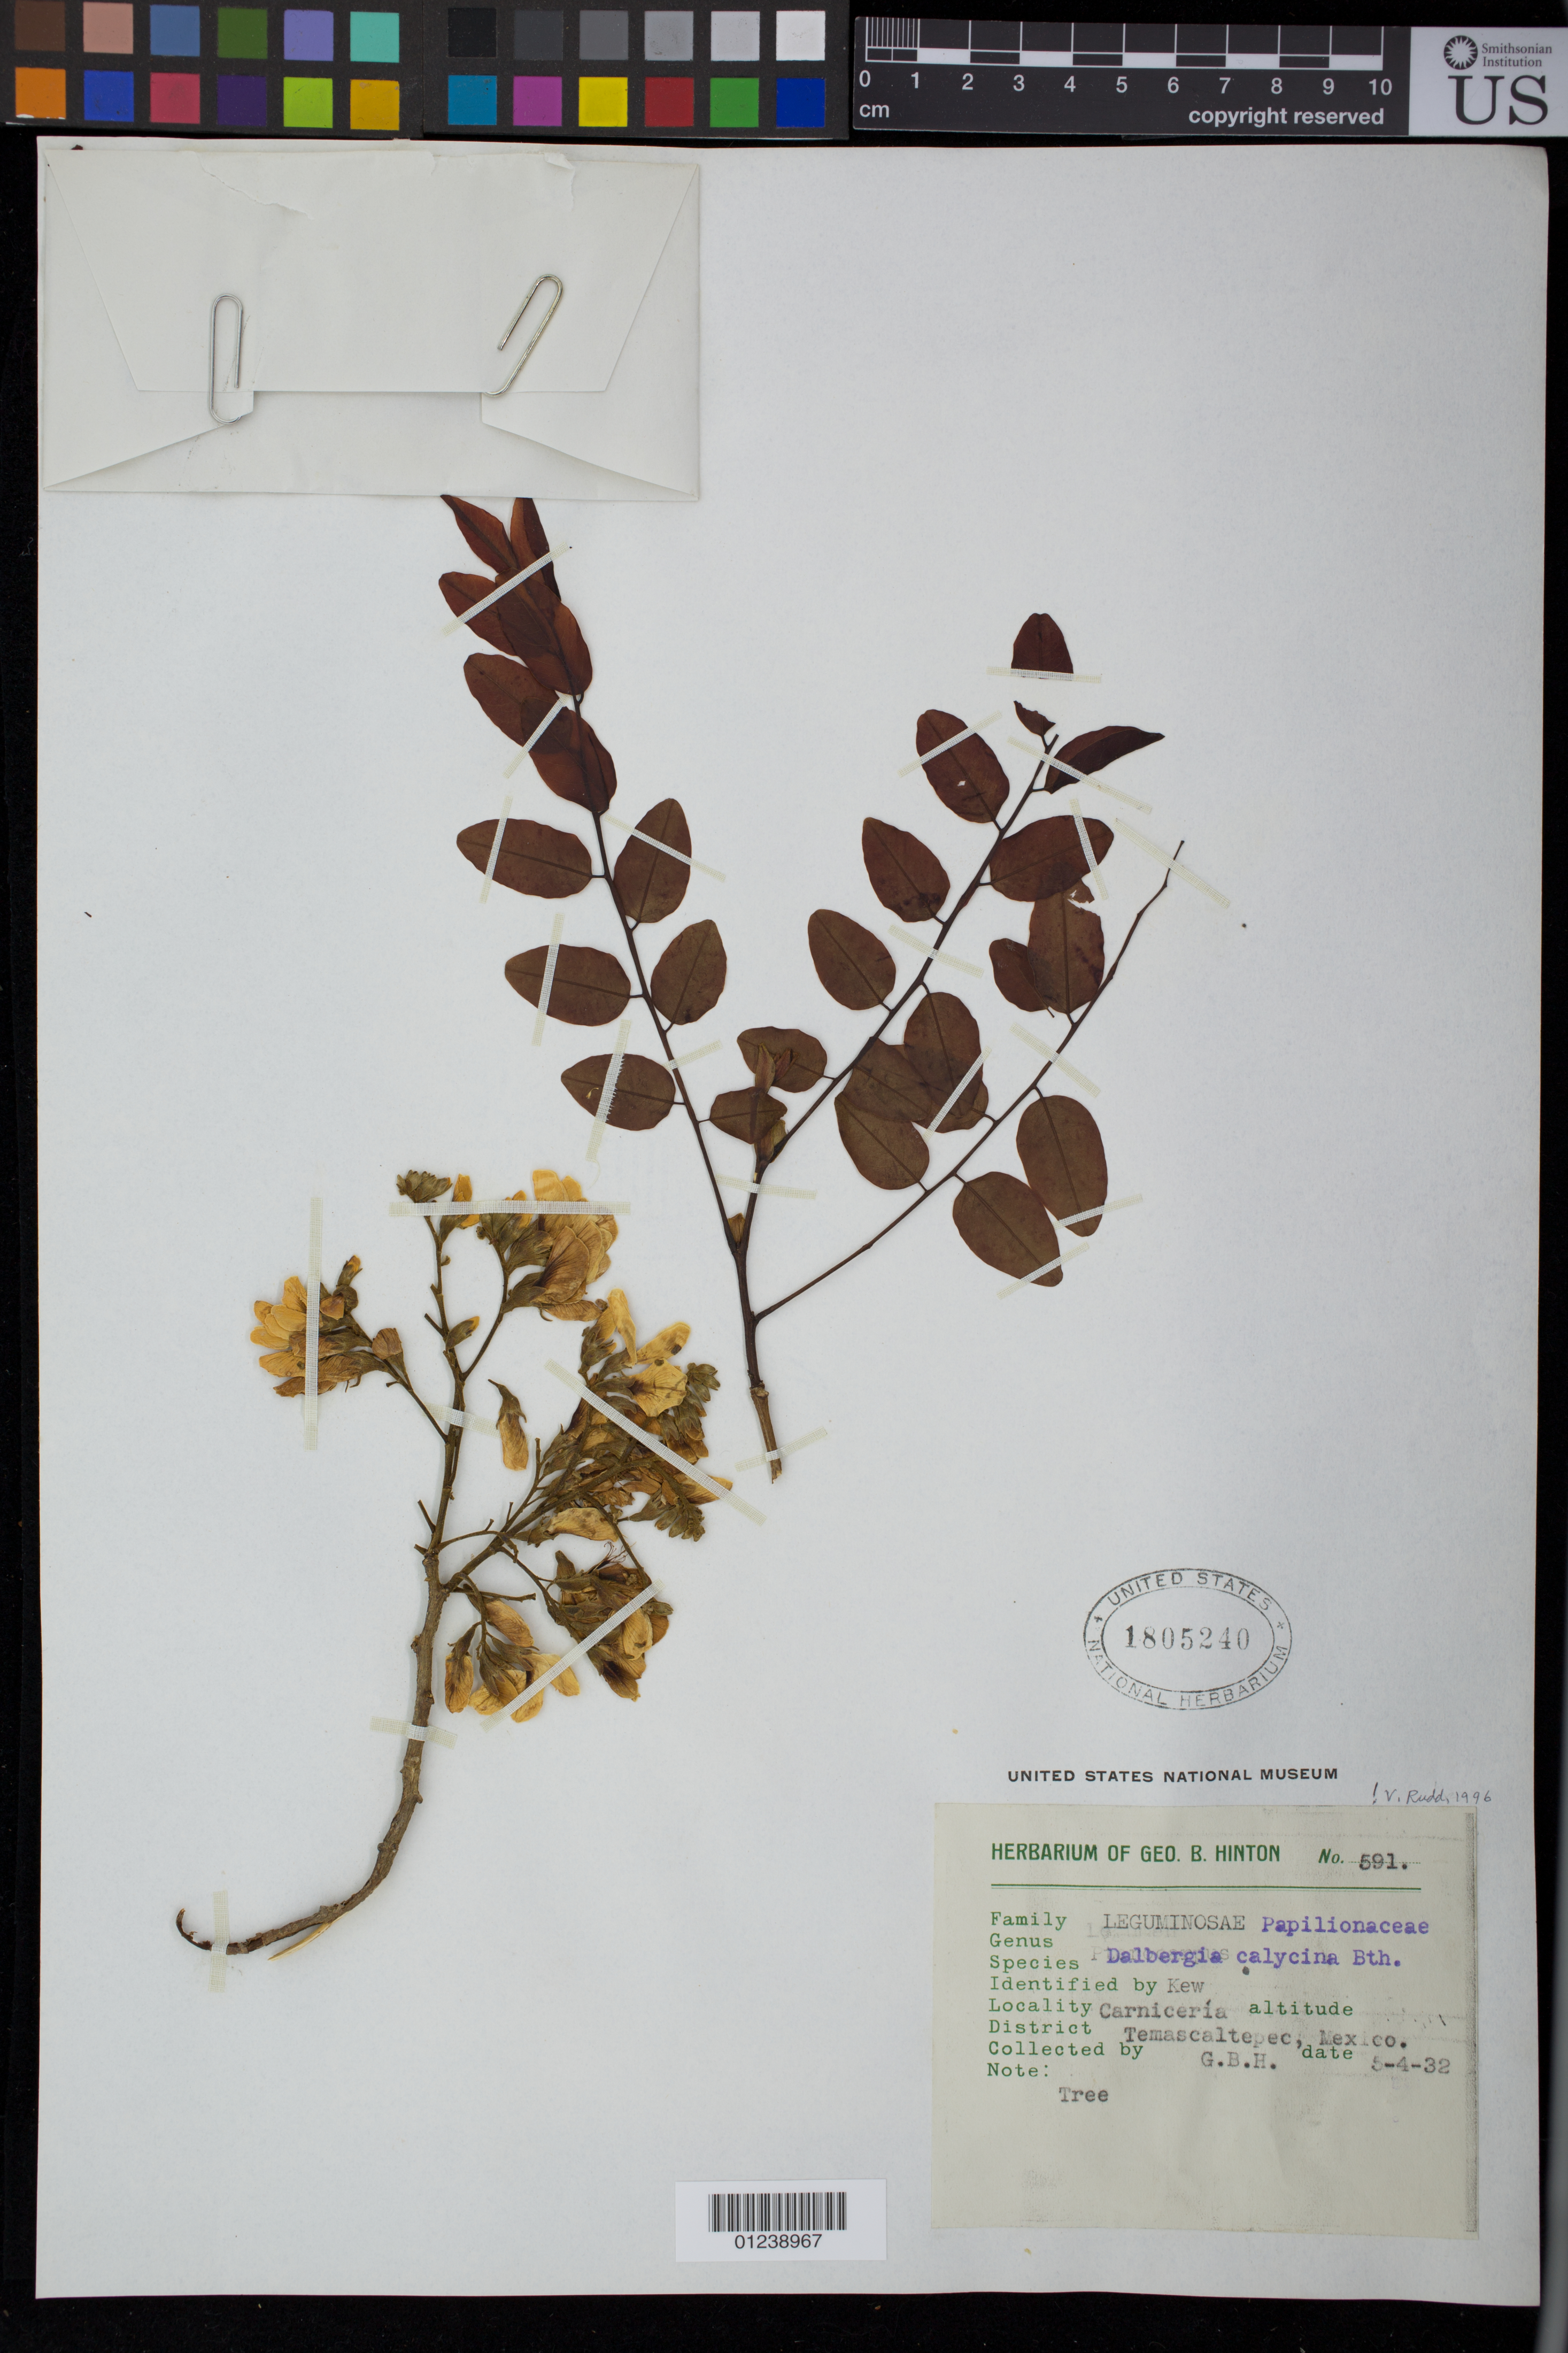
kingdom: Plantae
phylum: Tracheophyta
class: Magnoliopsida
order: Fabales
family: Fabaceae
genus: Dalbergia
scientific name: Dalbergia calycina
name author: Benth.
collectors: G. B. Hinton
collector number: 591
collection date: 1932-05-04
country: Mexico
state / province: México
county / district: Temascaltepec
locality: Carniceria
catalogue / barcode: US 1805240